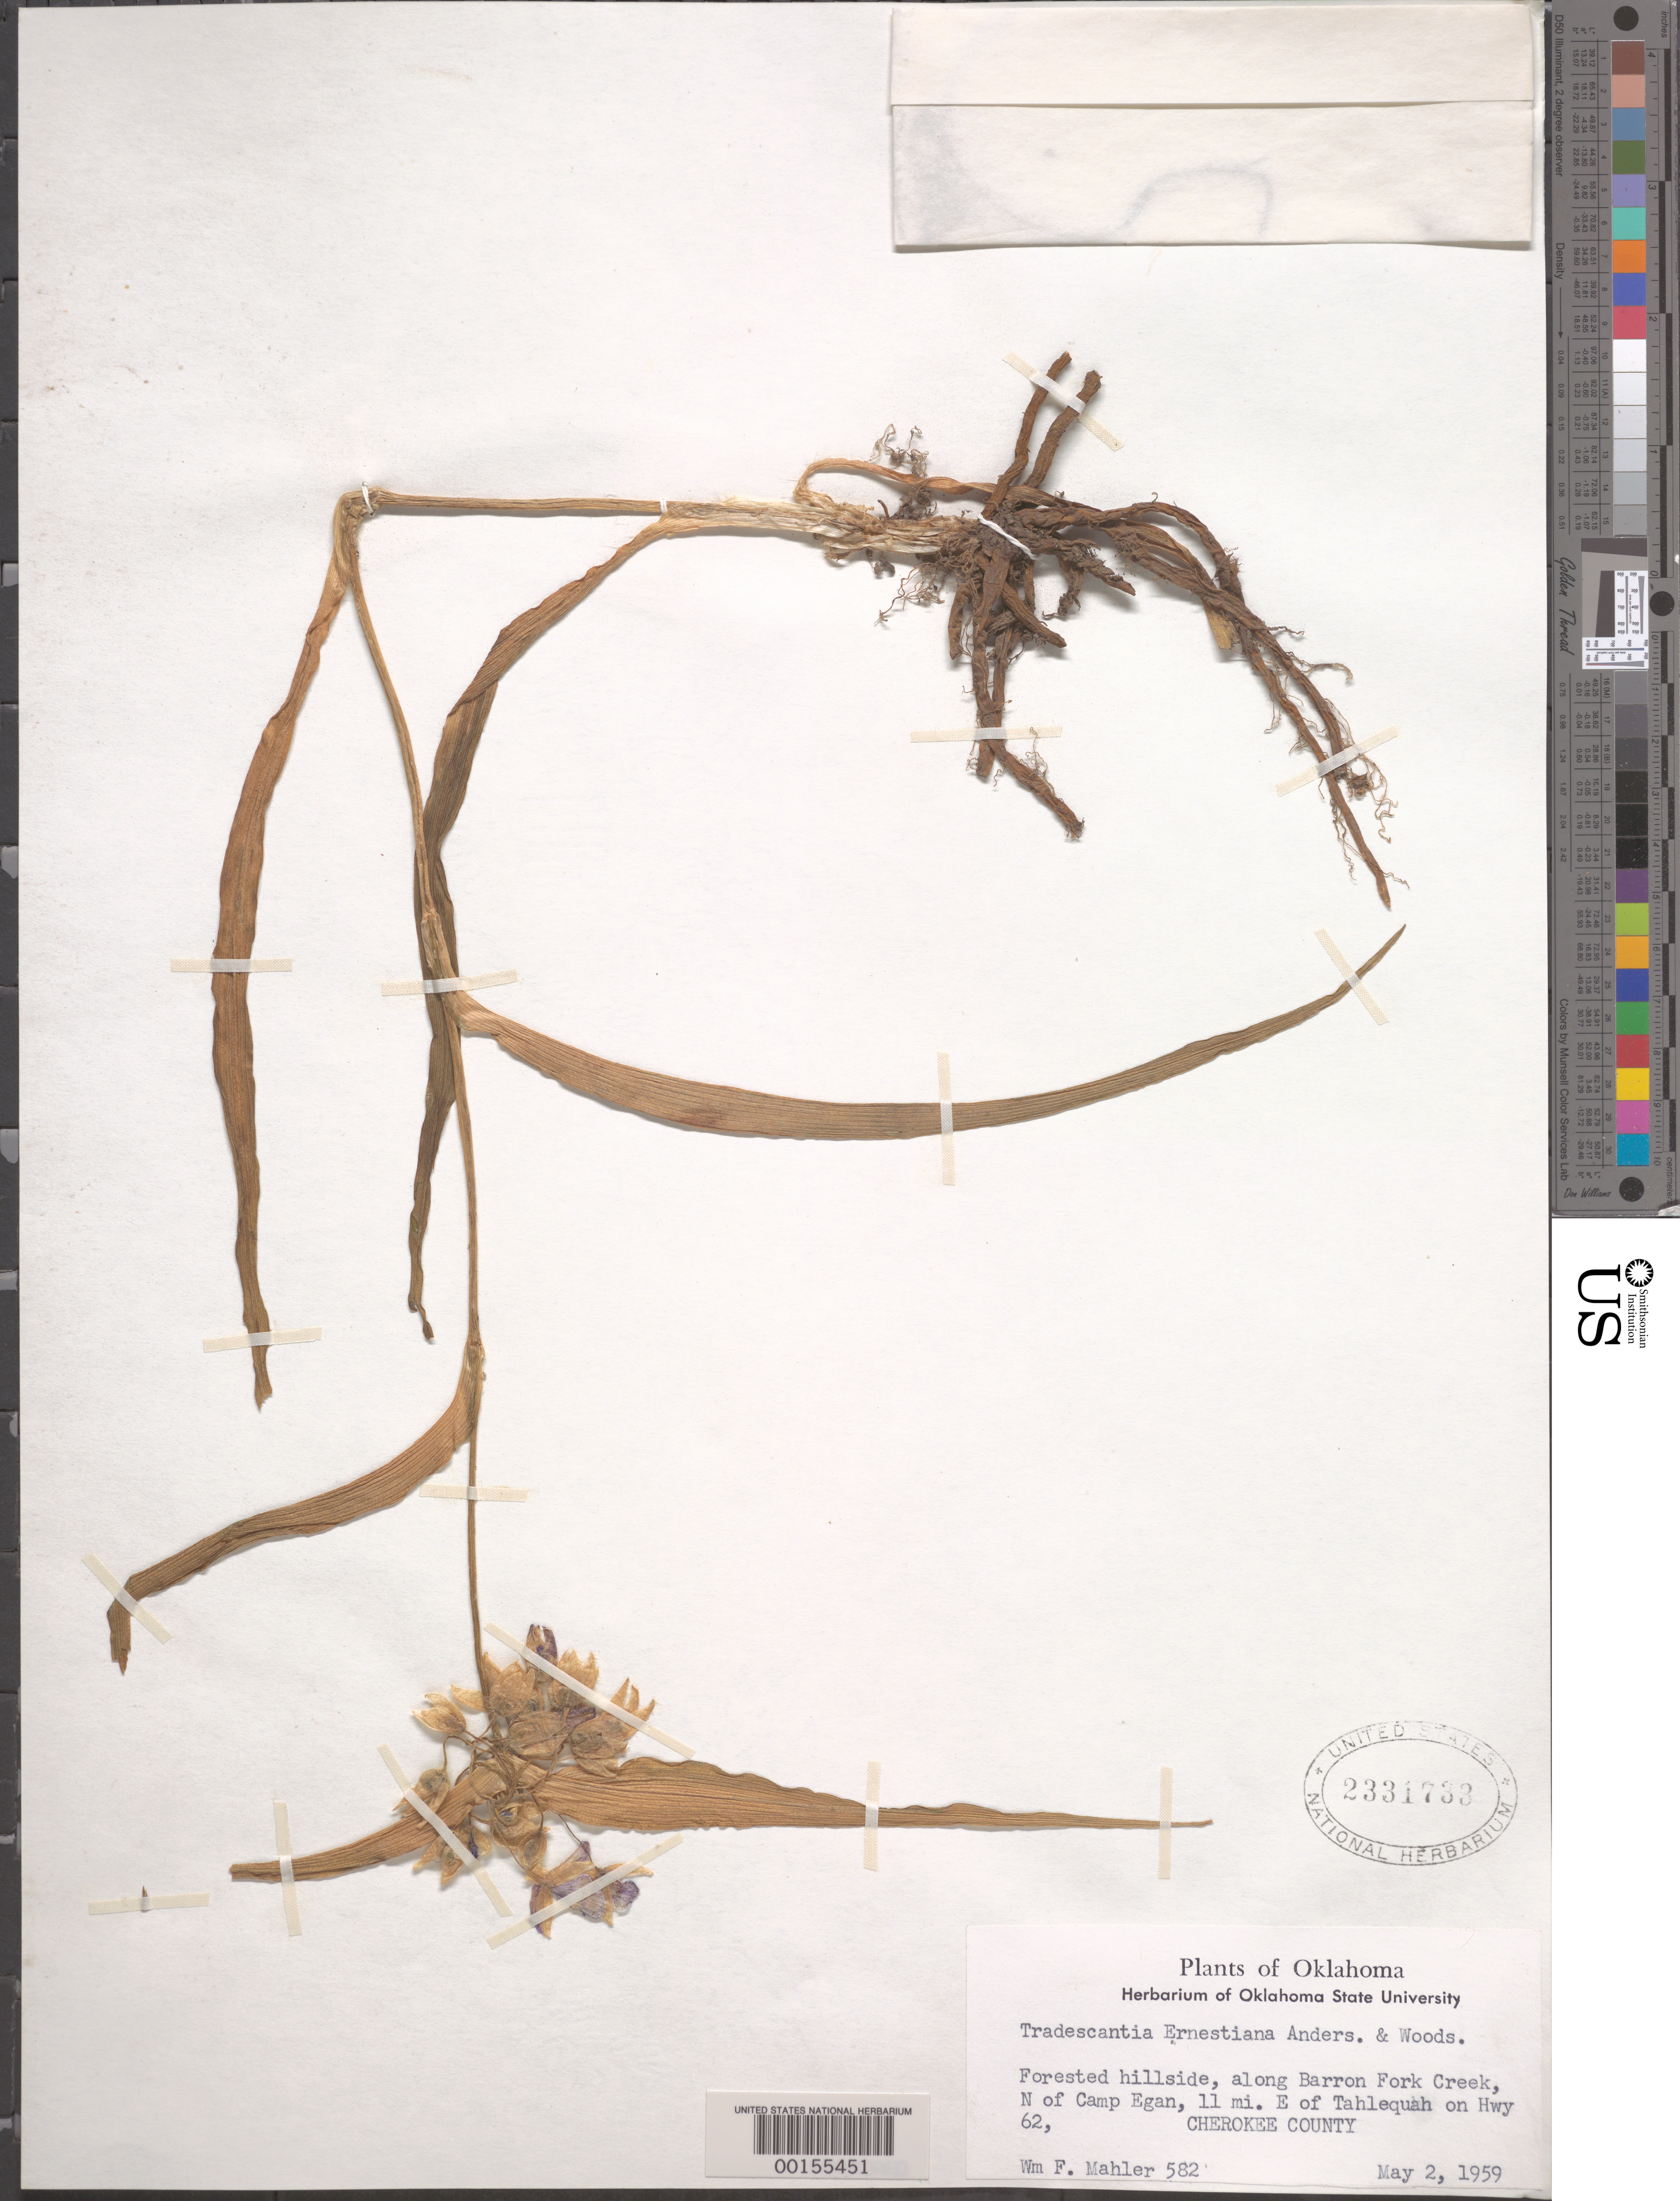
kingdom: Plantae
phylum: Tracheophyta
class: Liliopsida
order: Commelinales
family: Commelinaceae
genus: Tradescantia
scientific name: Tradescantia ernestiana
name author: E.S. Anderson & Woodson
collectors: W. F. Mahler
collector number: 582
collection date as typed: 02 May 1959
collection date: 1959-05-02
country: United States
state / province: Oklahoma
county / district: Cherokee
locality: E of tahlequah, along barron fork creek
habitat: Forested hillside along creek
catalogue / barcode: US 2331733